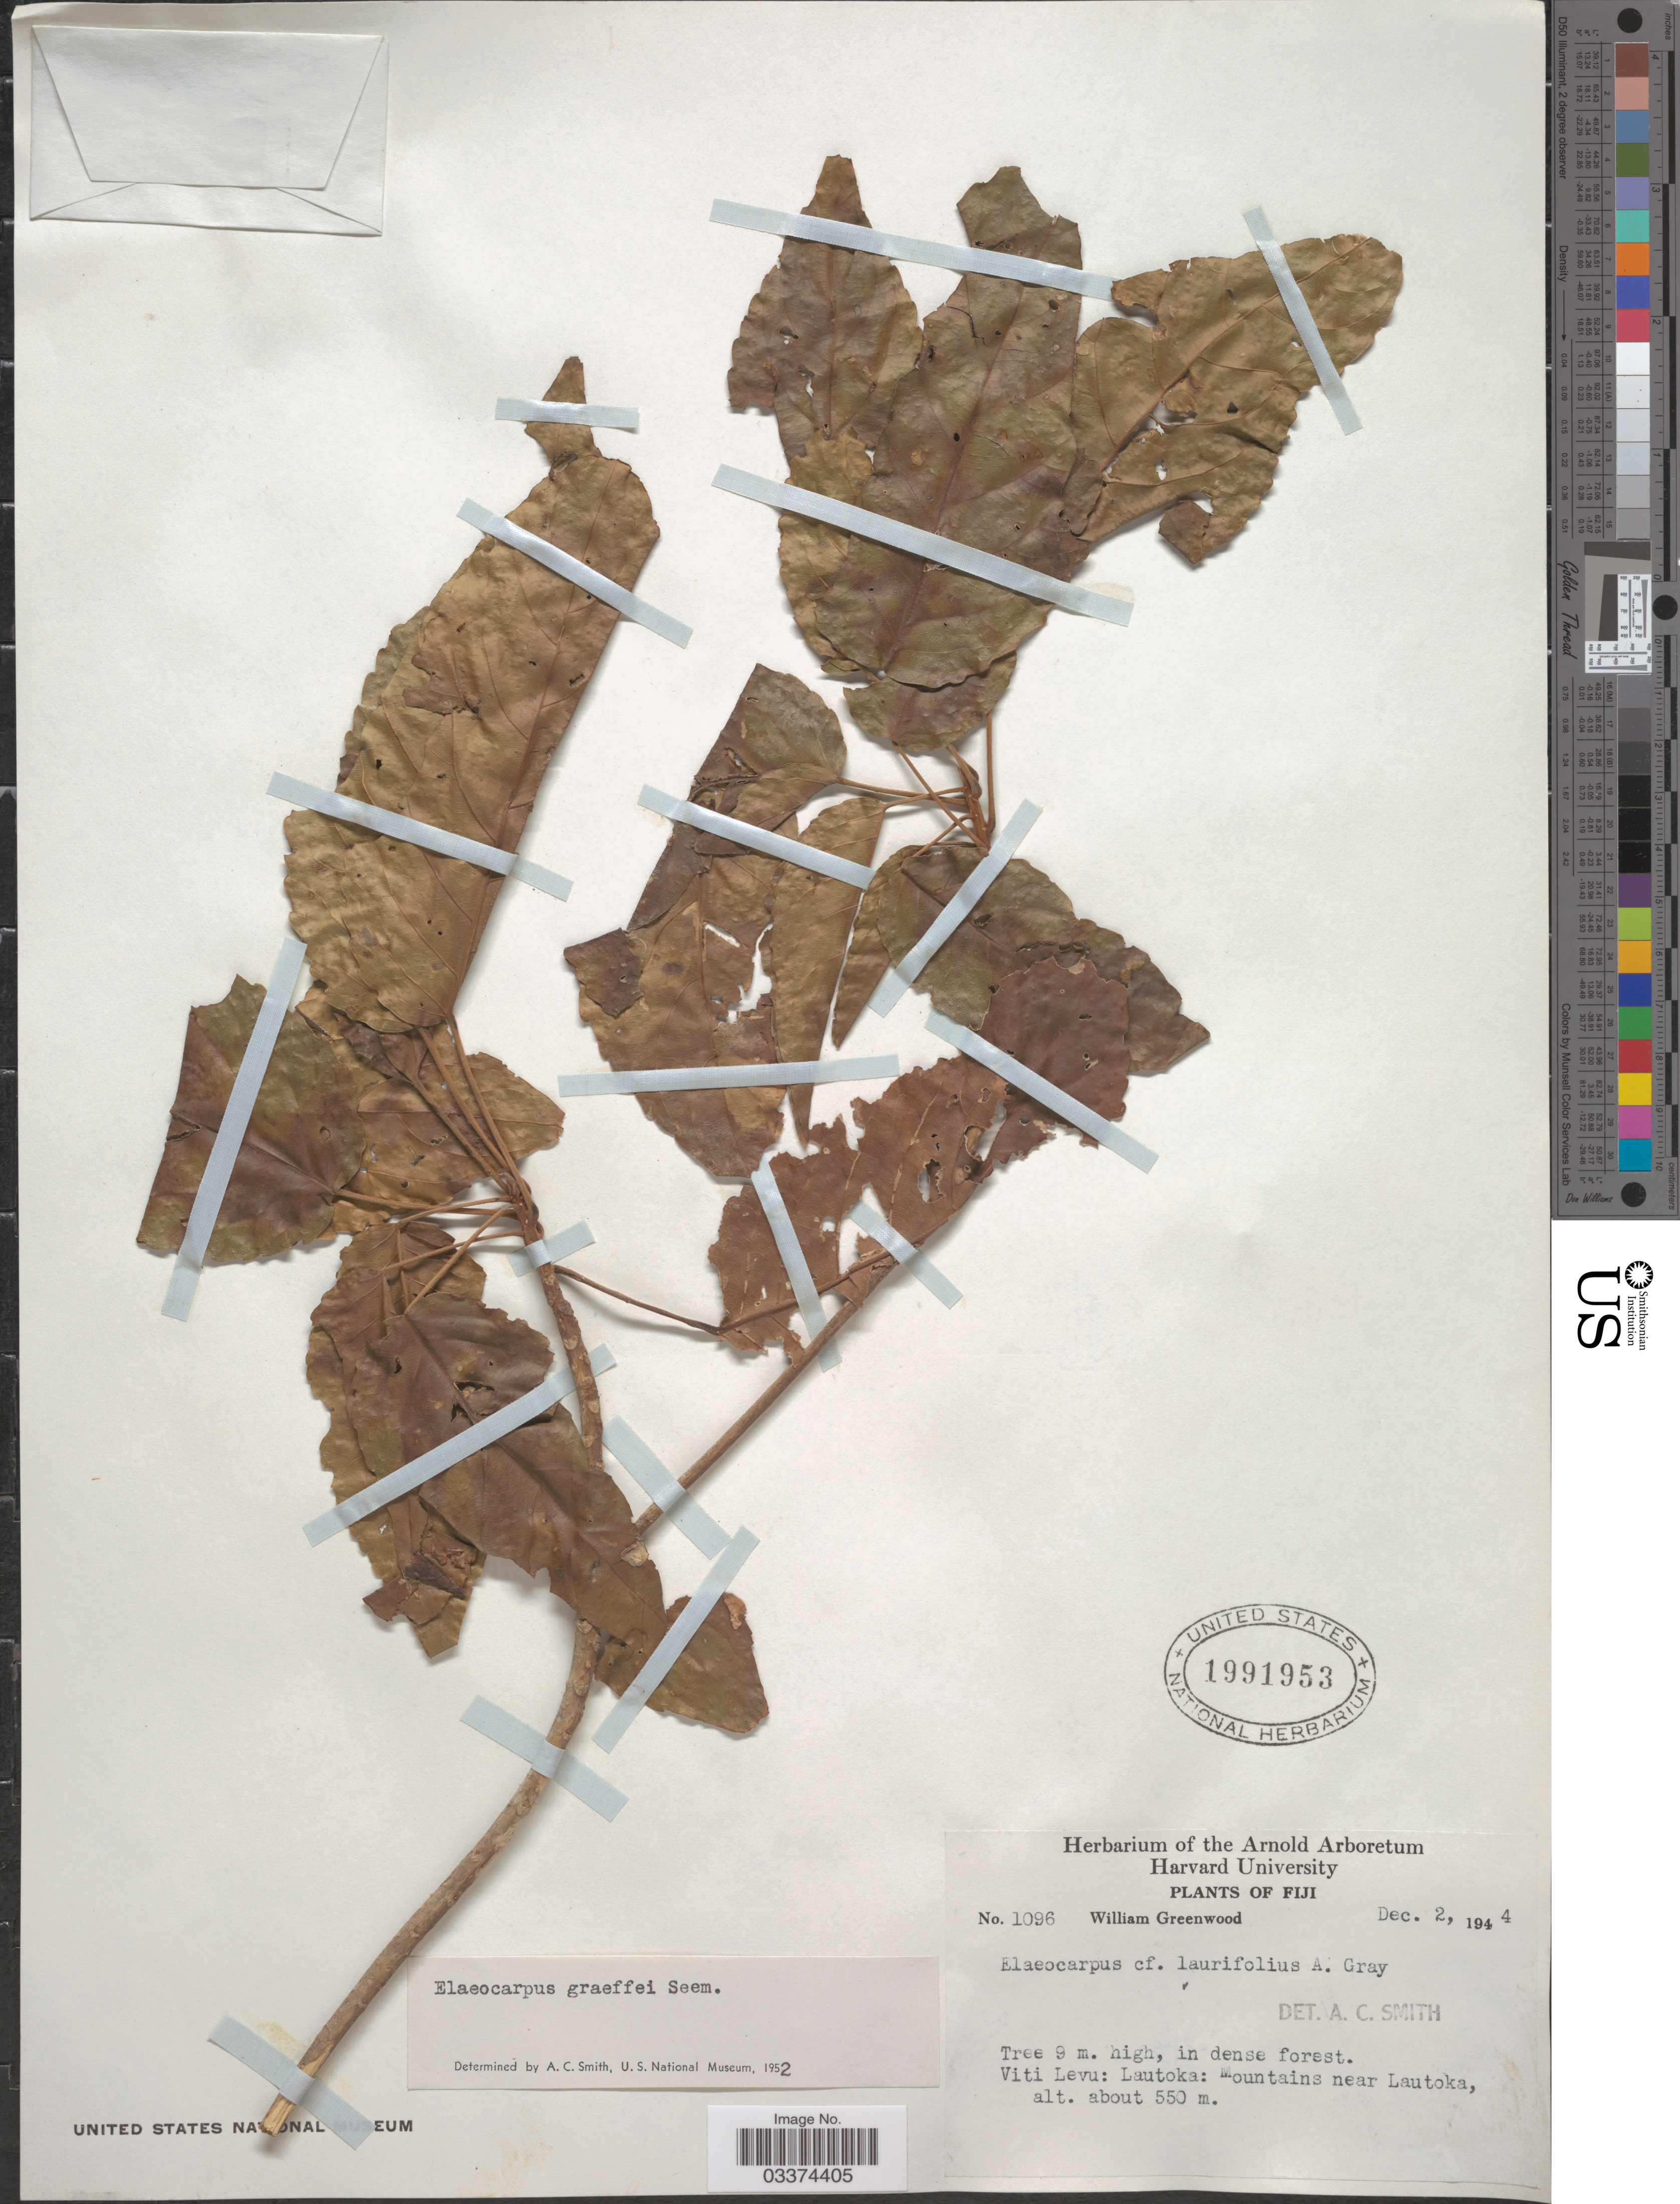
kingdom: Plantae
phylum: Tracheophyta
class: Magnoliopsida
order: Oxalidales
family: Elaeocarpaceae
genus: Elaeocarpus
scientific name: Elaeocarpus graeffei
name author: Seem.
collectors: W. Greenwood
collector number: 1096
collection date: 1944-12-02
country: Fiji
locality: Viti Levu: Lautoka: Mountains near Lautoka.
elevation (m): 550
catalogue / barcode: US 1991953